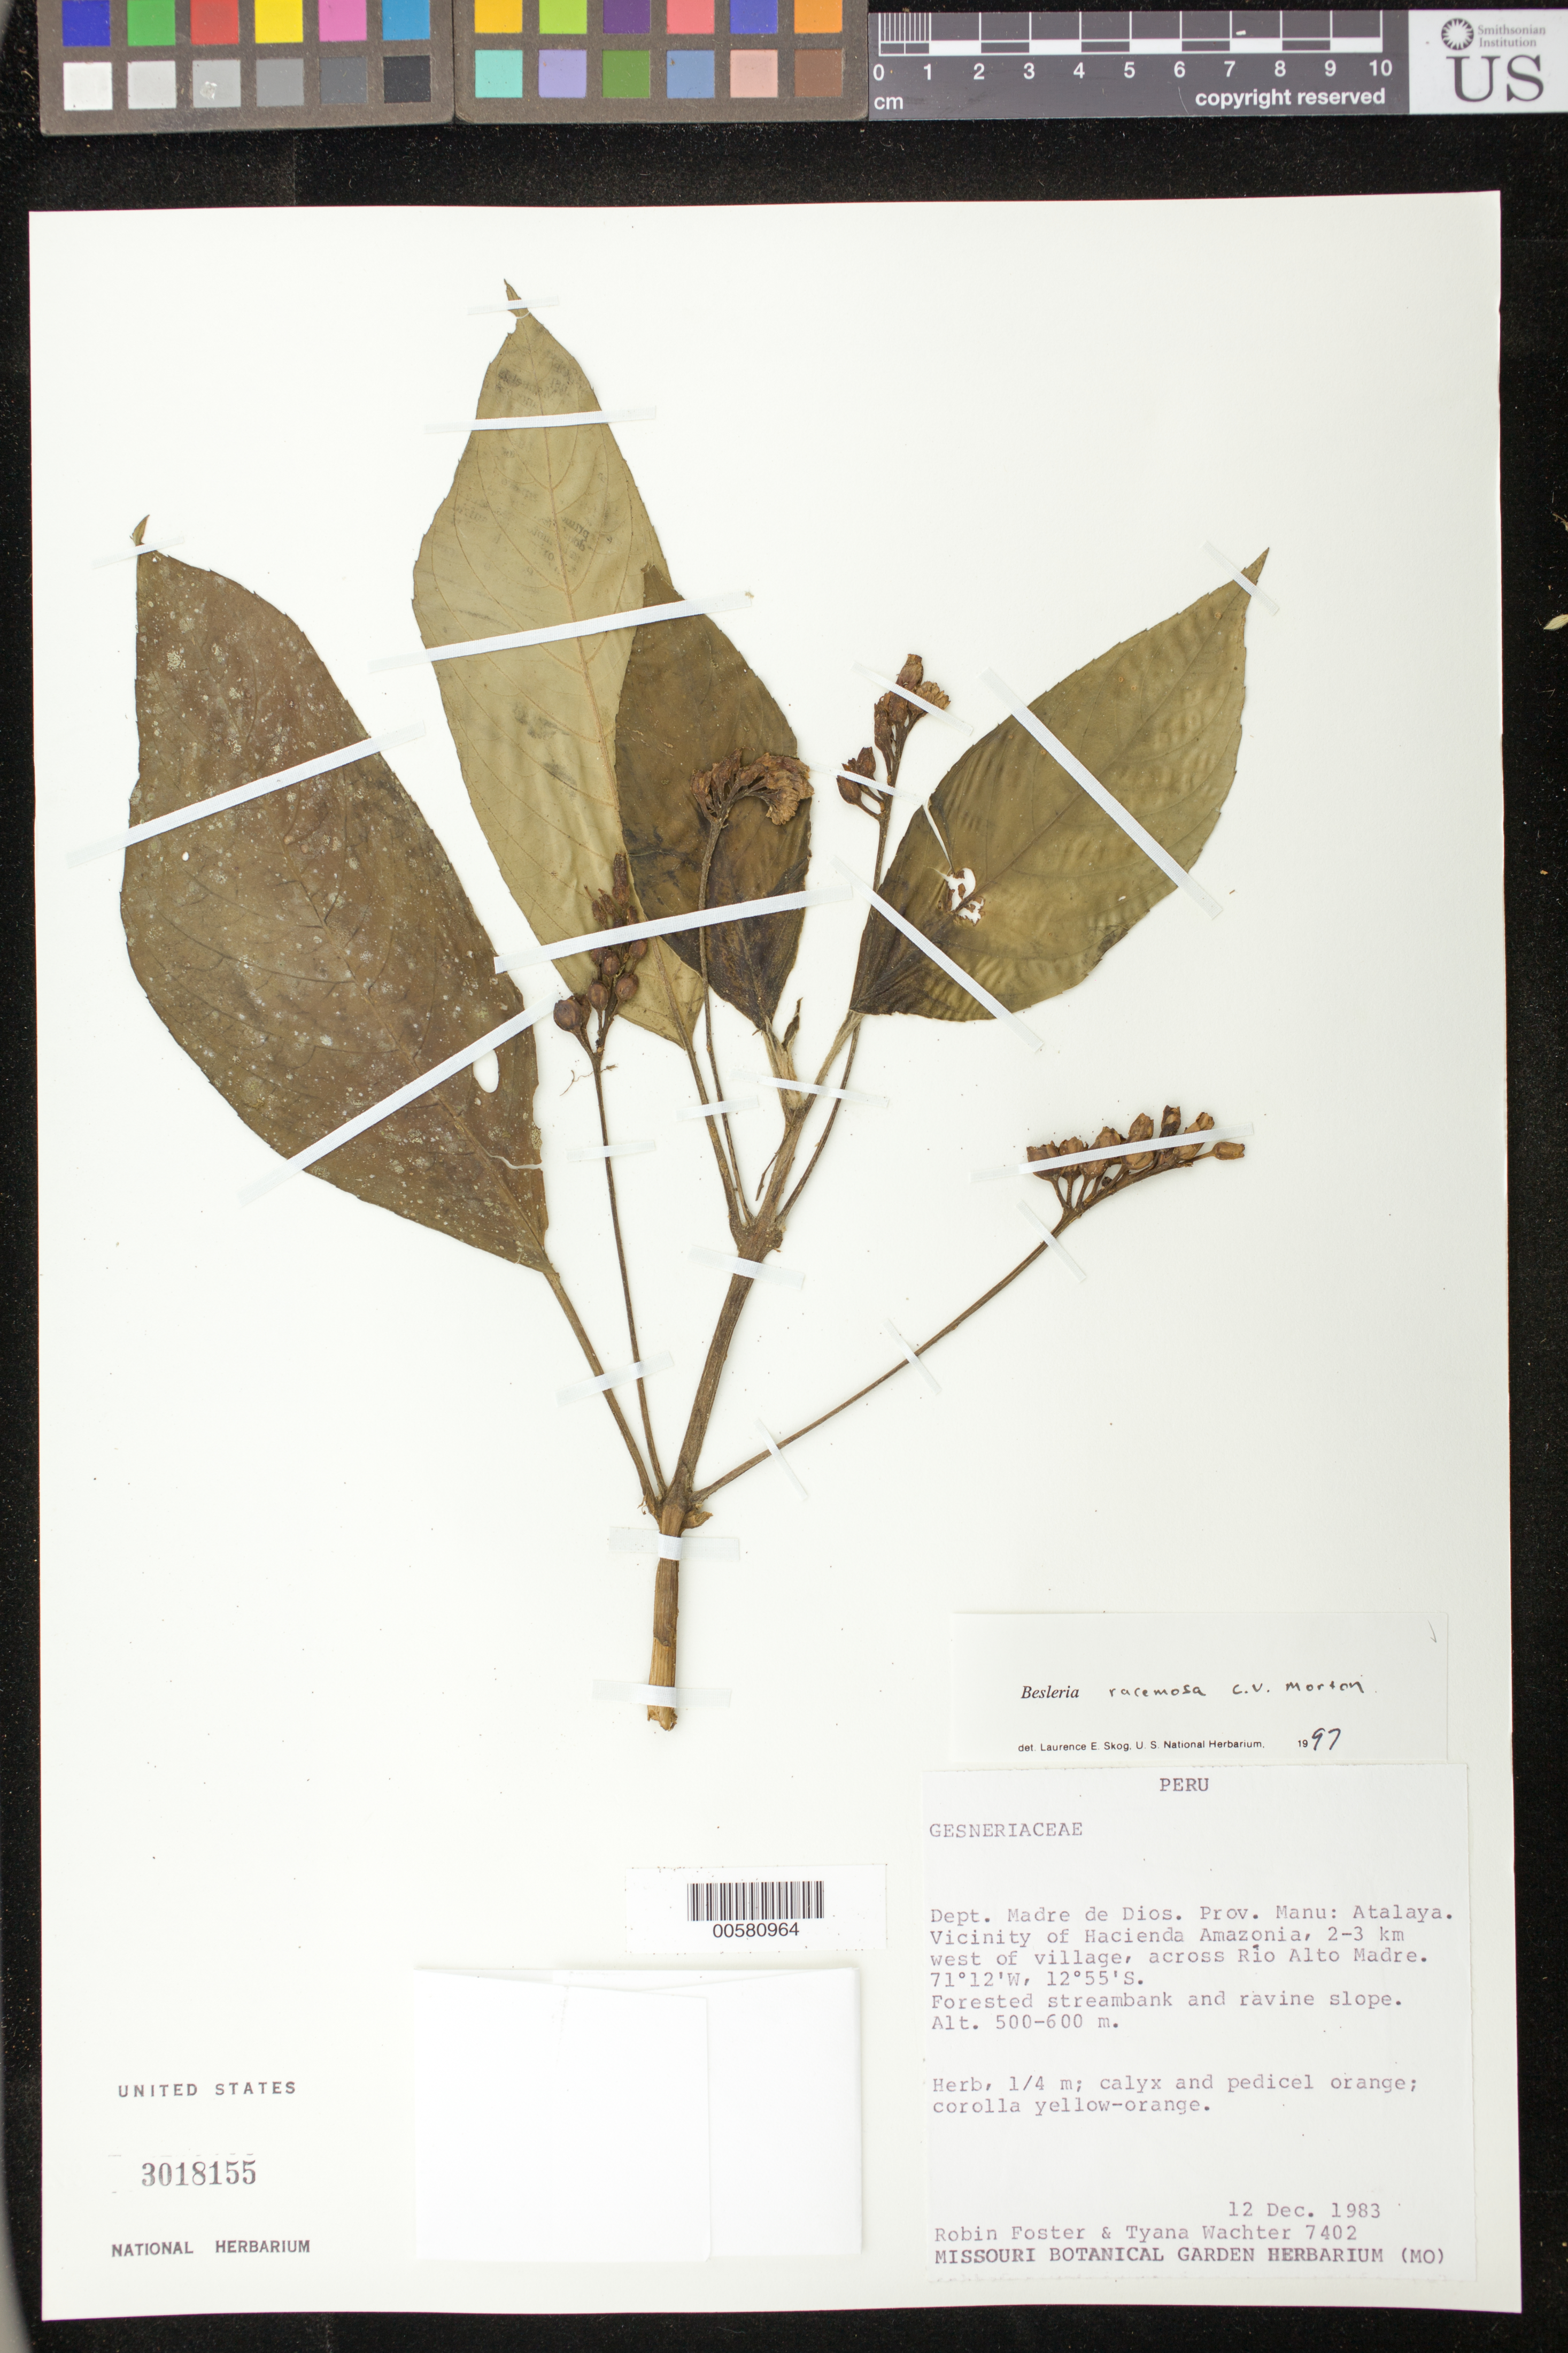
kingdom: Plantae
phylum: Tracheophyta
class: Magnoliopsida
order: Lamiales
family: Gesneriaceae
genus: Besleria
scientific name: Besleria racemosa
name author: C.V. Morton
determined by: Skog, Laurence E.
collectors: R. Foster & T. Wachter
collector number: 7402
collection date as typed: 12 Dec 1983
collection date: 1983-12-12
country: Peru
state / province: Madre de Dios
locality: Prov. Manu; Atalaya, vicinity of Hacienda Amazonia, 2-3 km W of village, across Río Alto Madre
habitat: Forested streambank and ravine slope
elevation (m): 500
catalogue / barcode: US 3018155